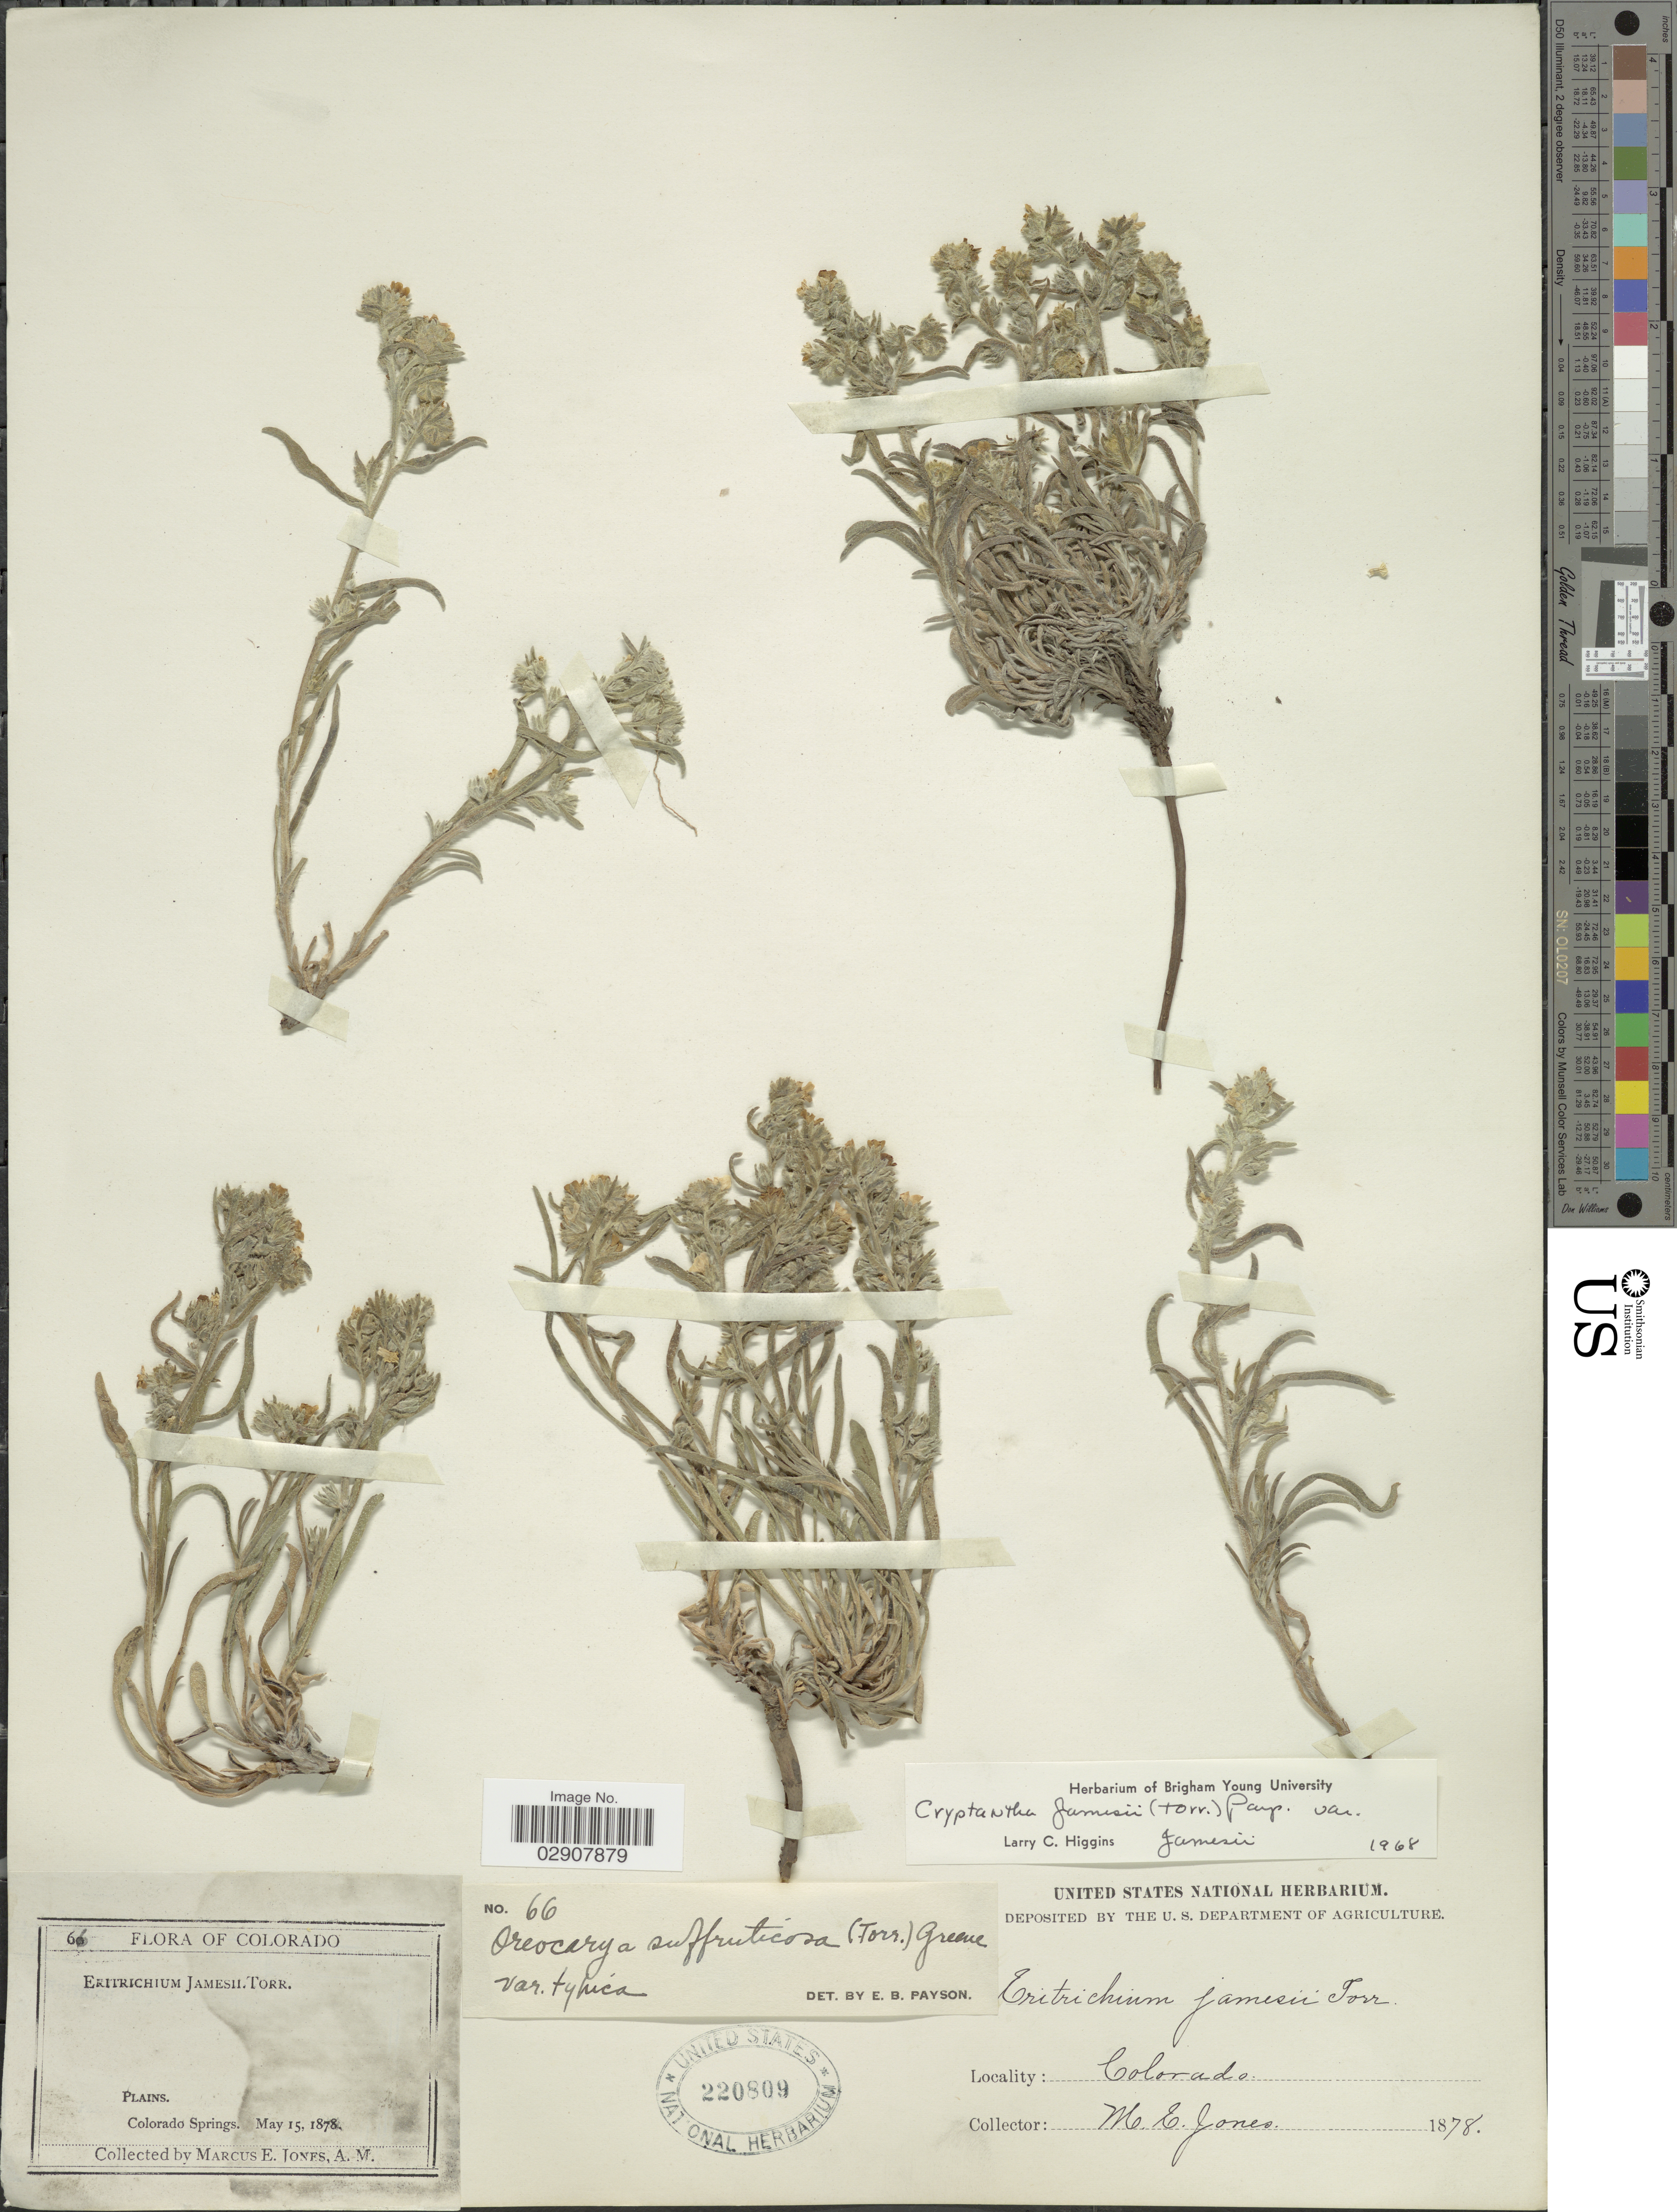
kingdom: Plantae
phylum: Tracheophyta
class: Magnoliopsida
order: Boraginales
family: Boraginaceae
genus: Cryptantha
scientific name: Cryptantha jamesii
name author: (Torr.) Payson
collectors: M. E. Jones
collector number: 66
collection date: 1878-05-15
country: United States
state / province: Colorado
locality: Plains. Colorado Springs. Colorado.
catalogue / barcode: US 220809